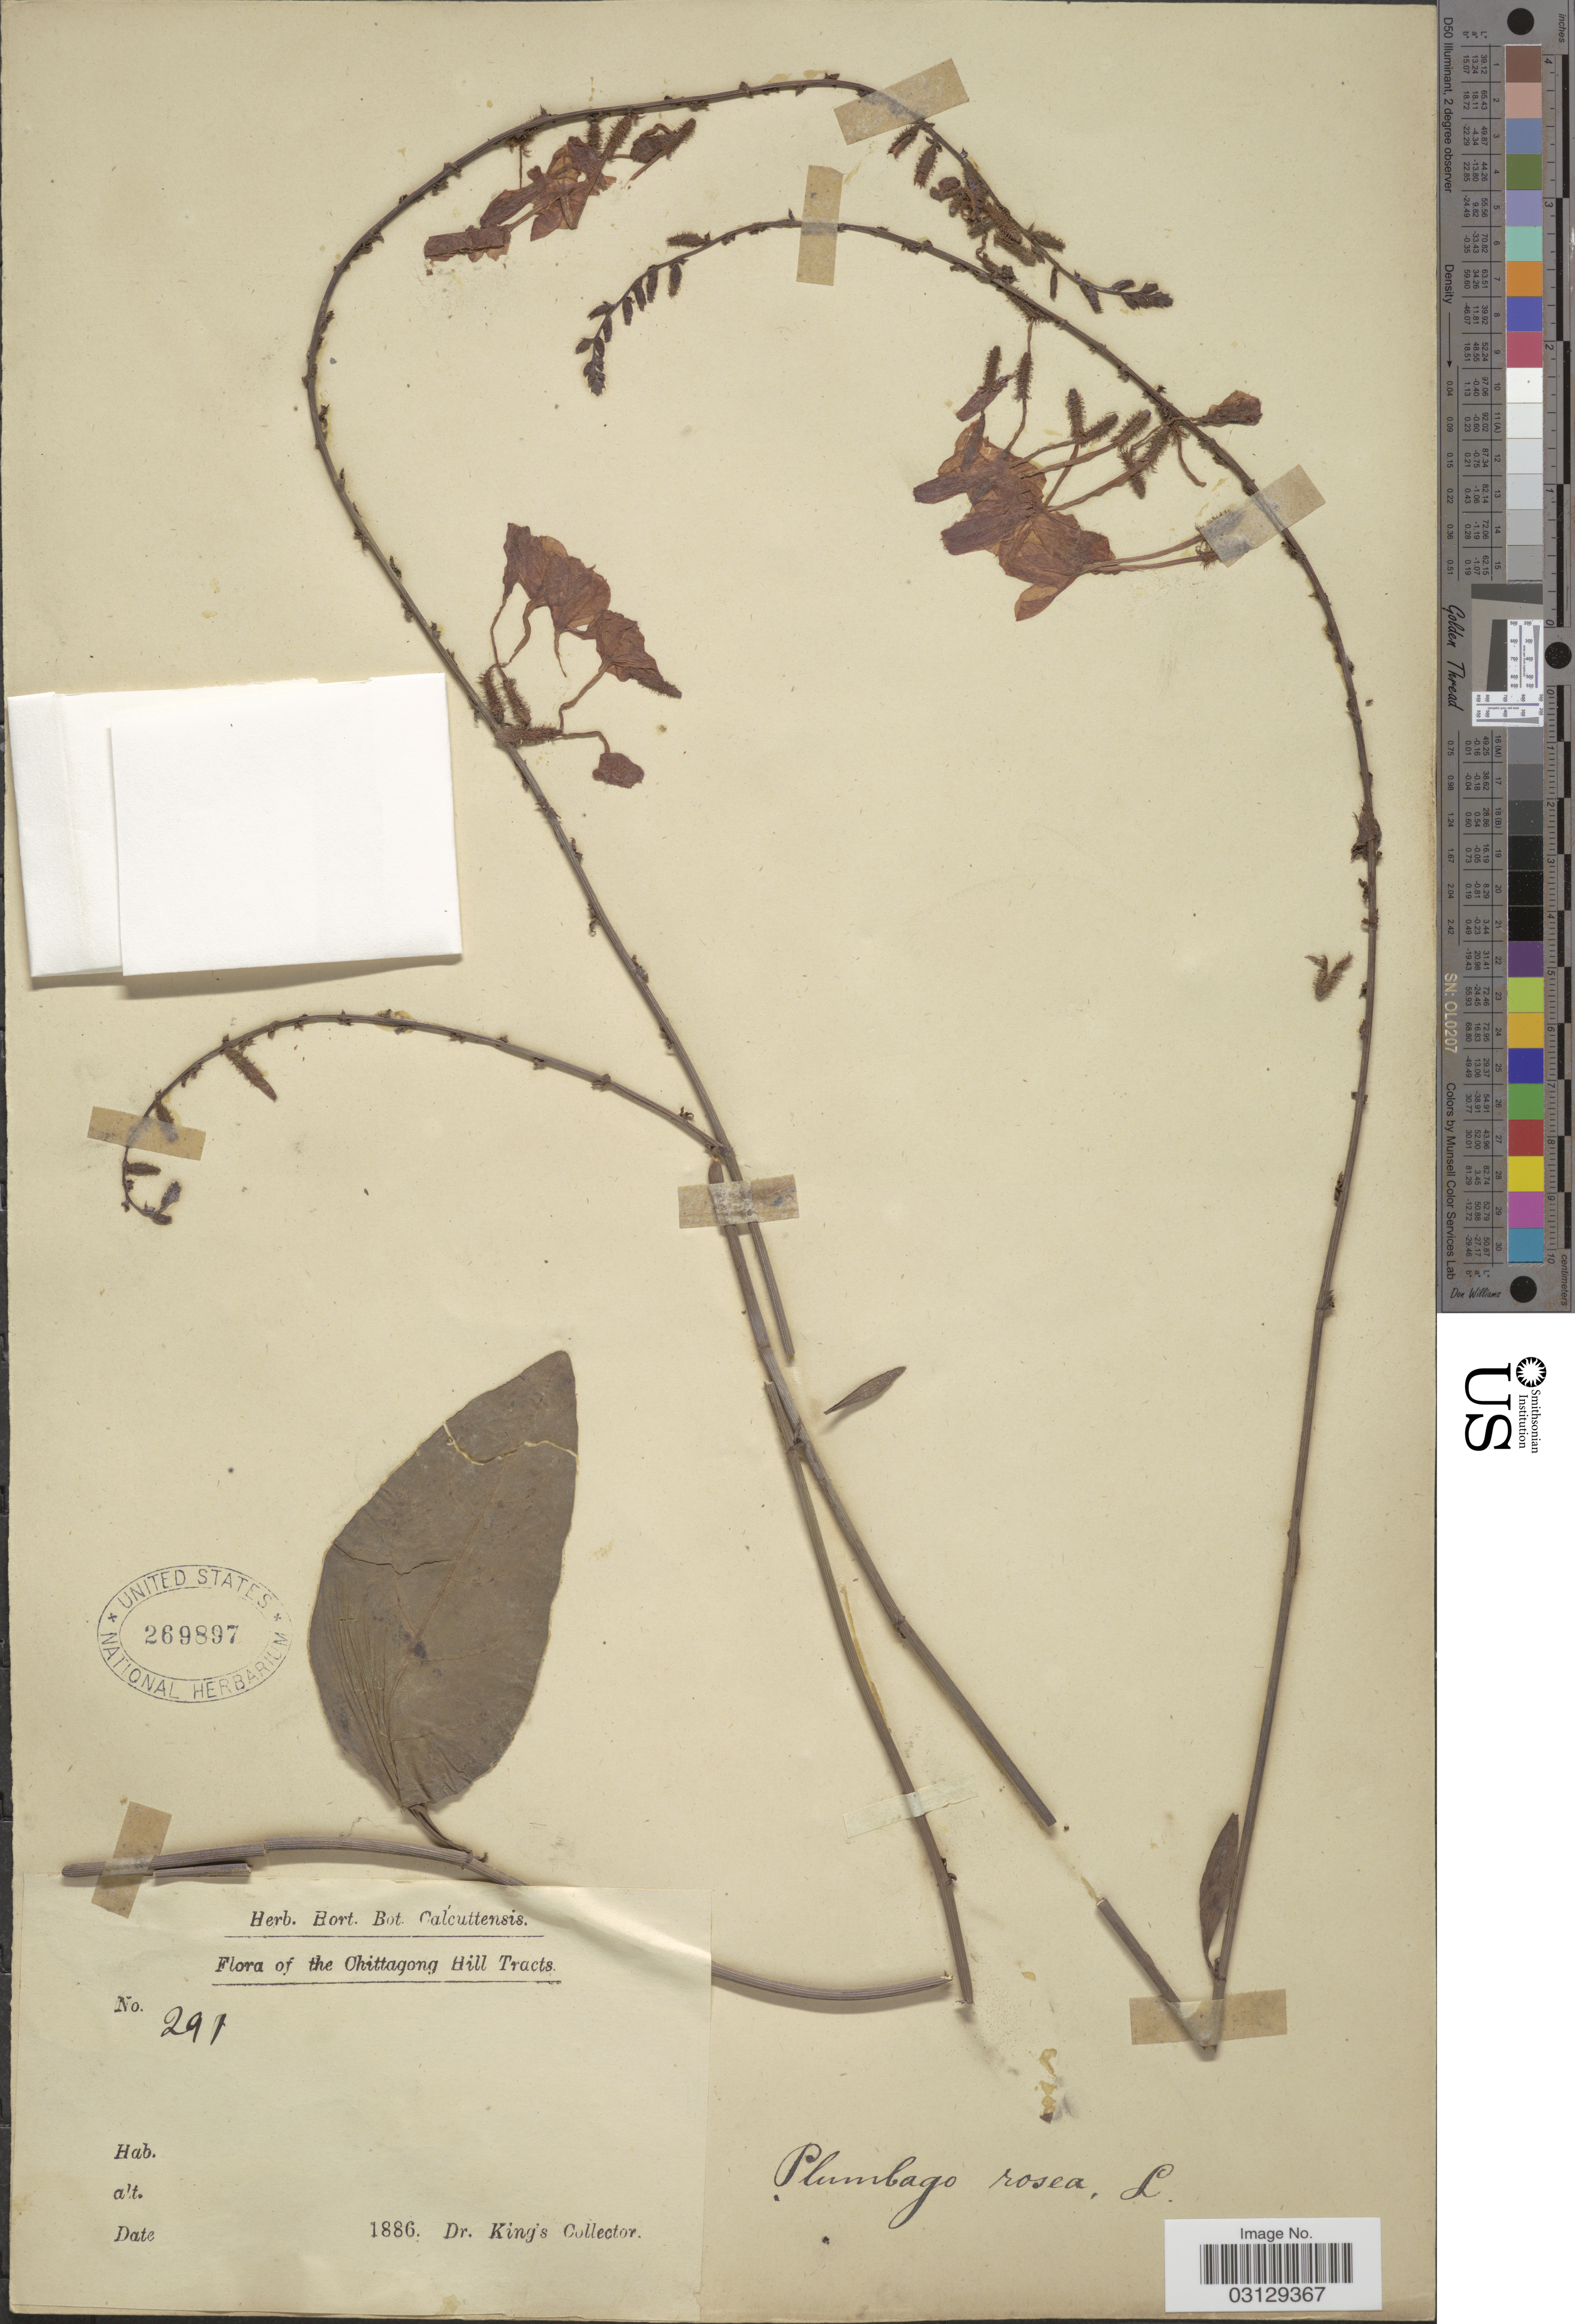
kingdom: Plantae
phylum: Tracheophyta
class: Magnoliopsida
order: Caryophyllales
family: Plumbaginaceae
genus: Plumbago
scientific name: Plumbago indica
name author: L.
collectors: Dr. King's collector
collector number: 291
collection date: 1886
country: Bangladesh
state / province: Chittagong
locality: Chittagong Hill Tracts.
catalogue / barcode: US 269897